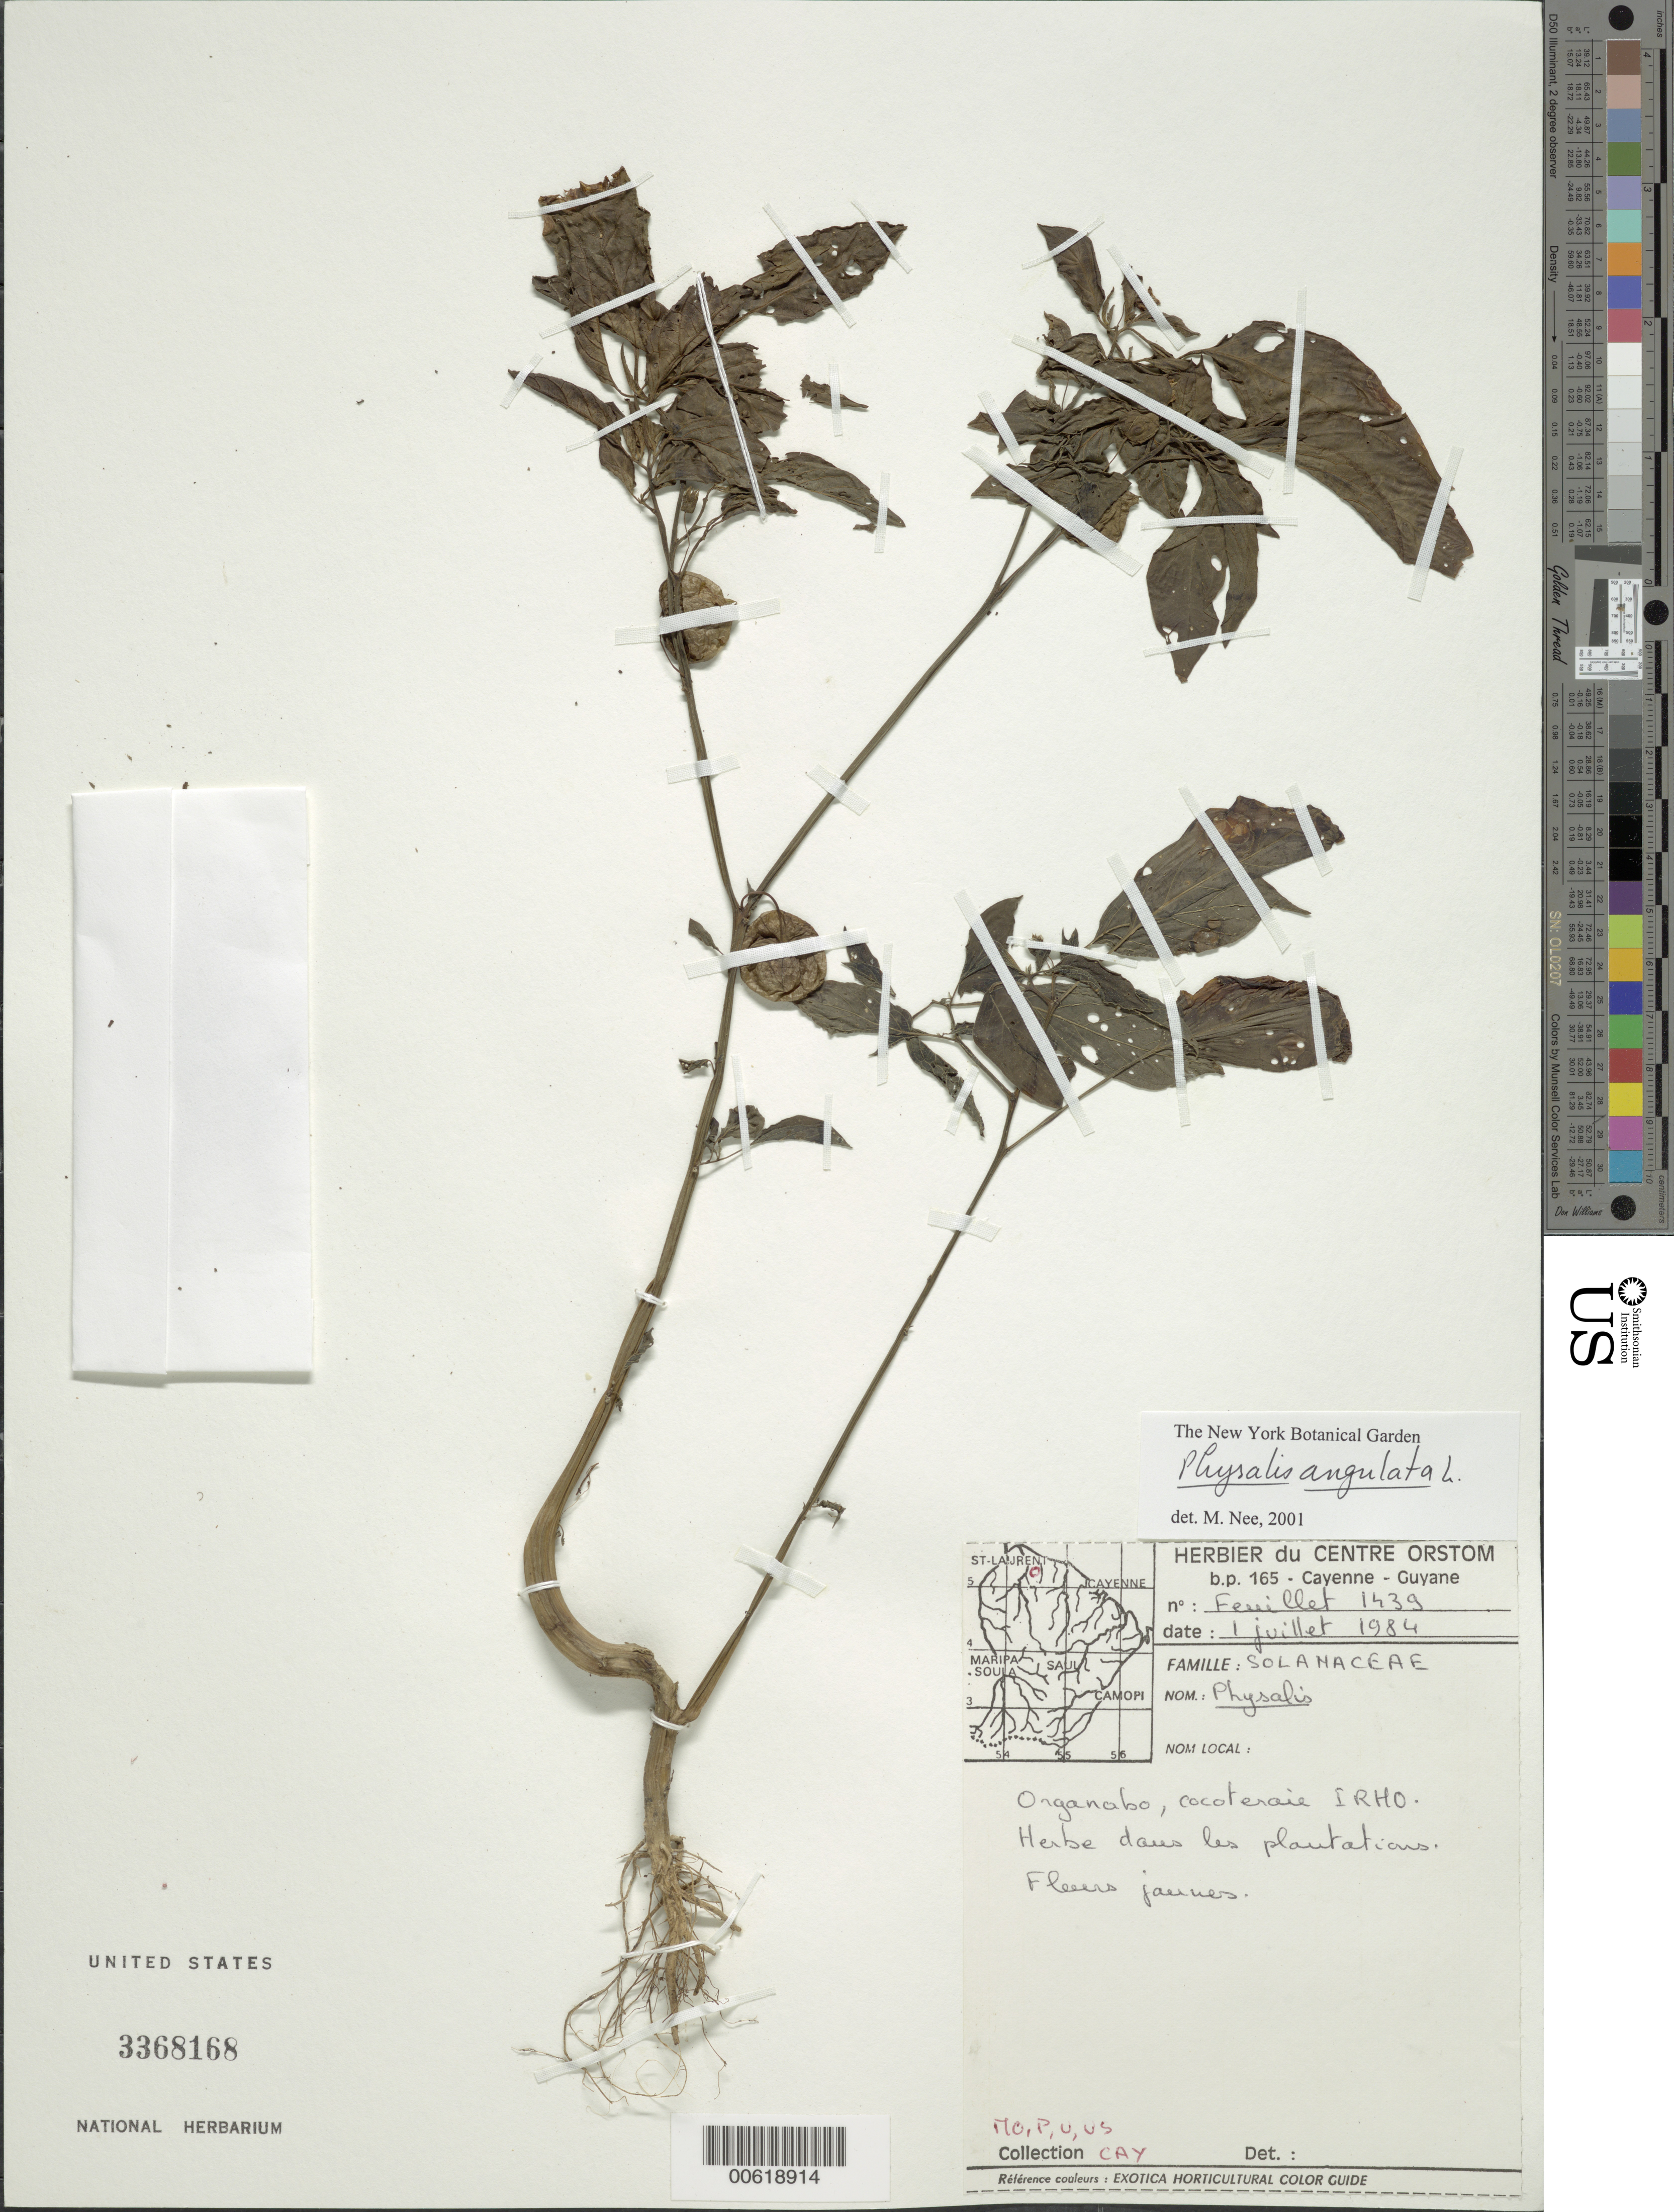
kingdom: Plantae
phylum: Tracheophyta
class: Magnoliopsida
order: Solanales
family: Solanaceae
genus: Physalis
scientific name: Physalis angulata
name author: L.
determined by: Nee, Michael H.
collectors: C. Feuillet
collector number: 1439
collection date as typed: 1 Jul 1984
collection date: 1984-07-01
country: French Guiana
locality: Organabo, cocoteraie IRHO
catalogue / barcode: US 3368168